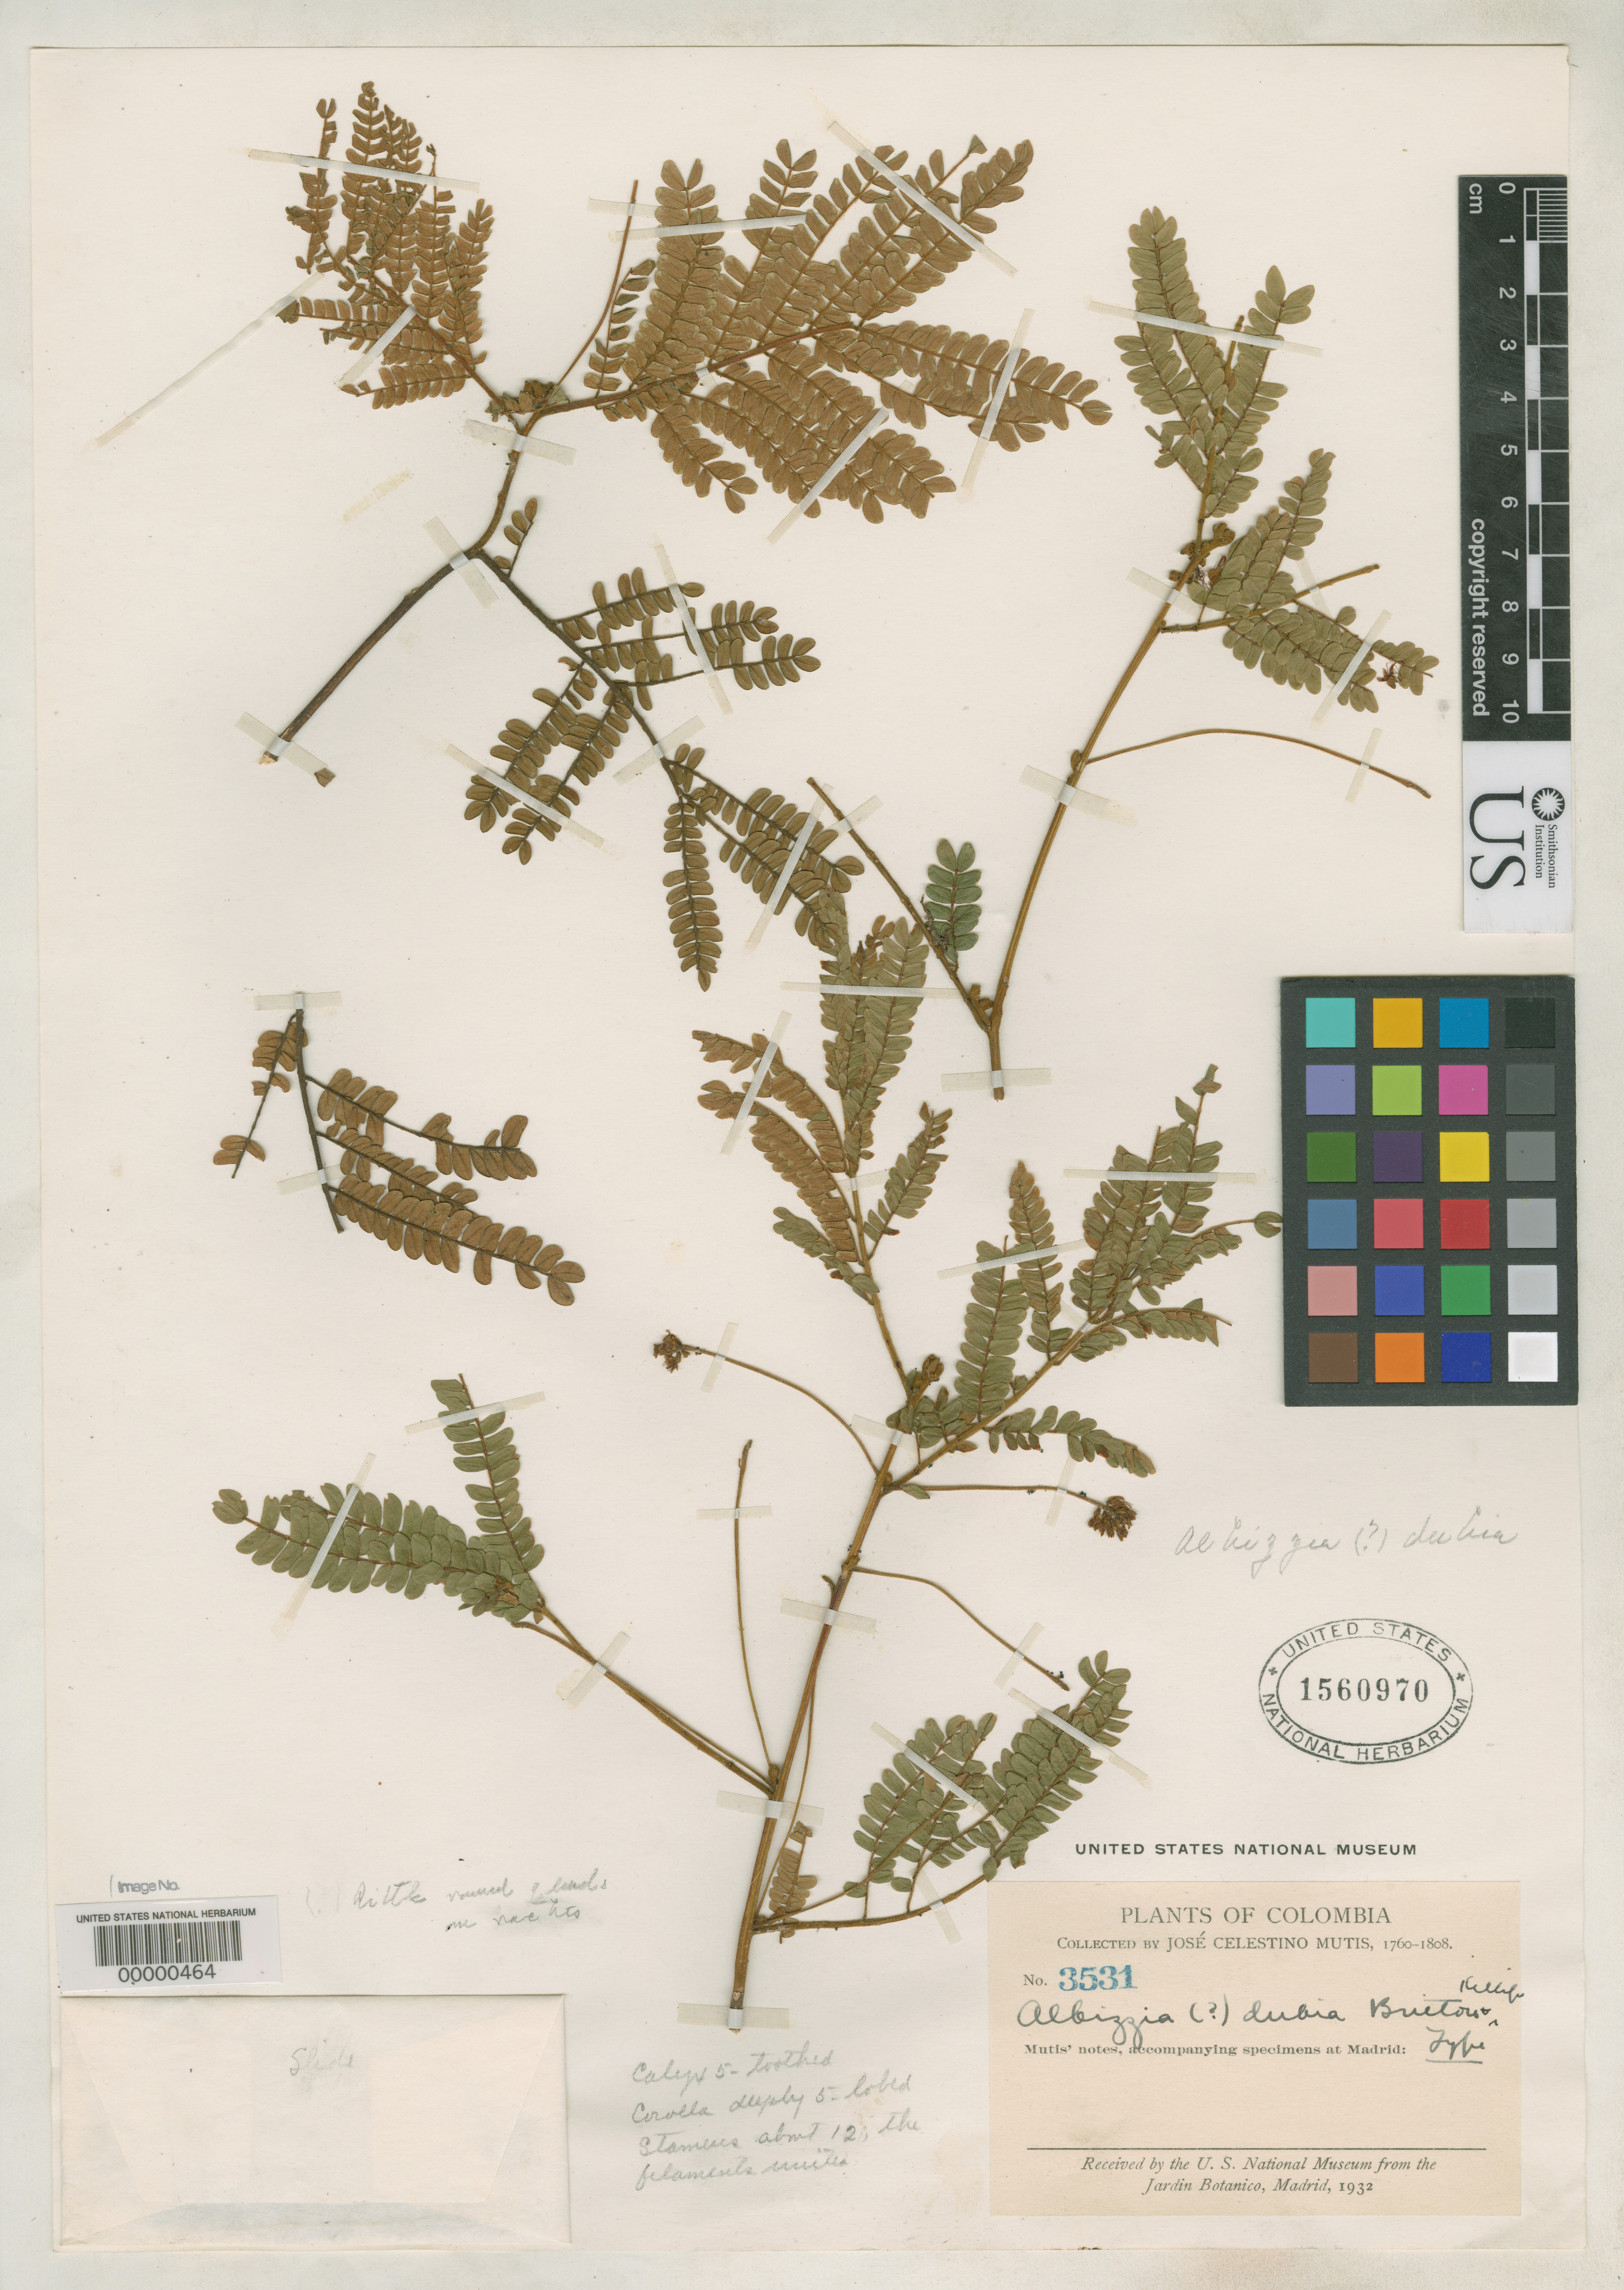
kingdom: Plantae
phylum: Tracheophyta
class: Magnoliopsida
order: Fabales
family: Fabaceae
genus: Albizia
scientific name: Albizia dubia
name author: Britton & Killip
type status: Holotype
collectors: J. C. B. Mutis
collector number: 3531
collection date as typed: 1760 to -- --- 1808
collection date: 1760/1808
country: Colombia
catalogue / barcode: US 1560970